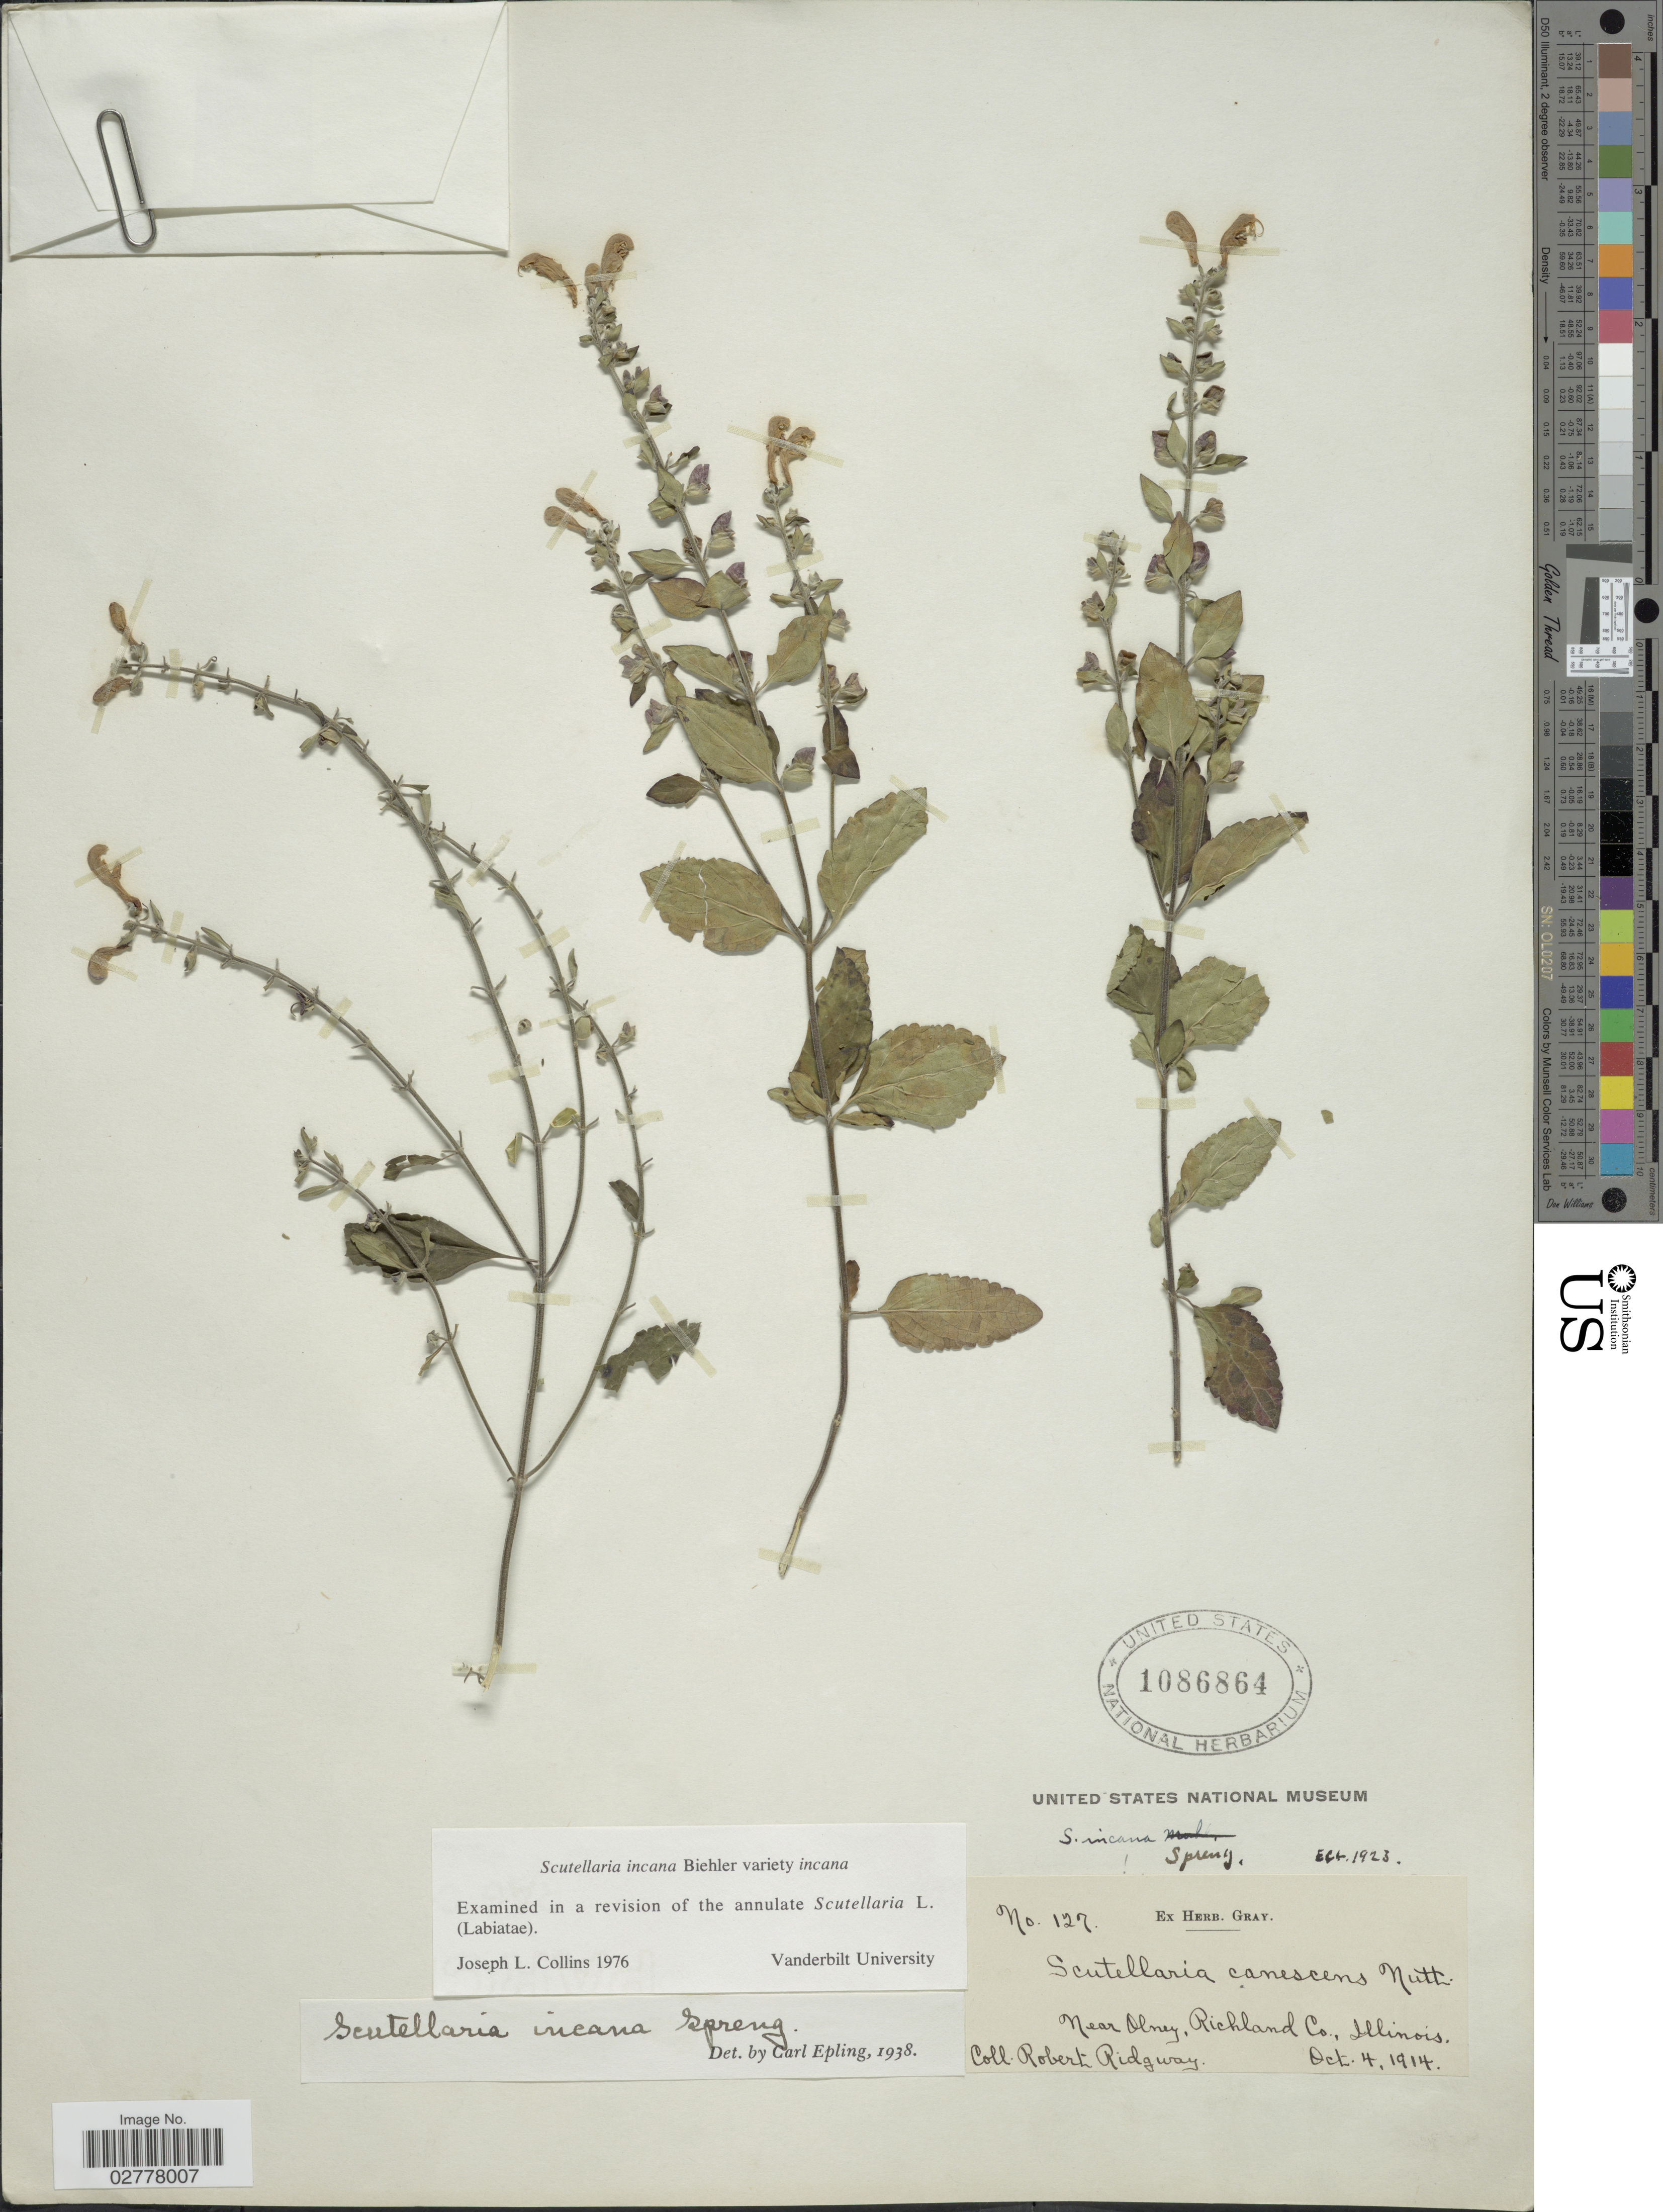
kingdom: Plantae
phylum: Tracheophyta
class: Magnoliopsida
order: Lamiales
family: Lamiaceae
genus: Scutellaria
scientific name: Scutellaria incana var. incana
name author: Biehler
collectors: R. Ridgway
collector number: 127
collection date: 1914-10-04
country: United States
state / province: Illinois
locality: Near Olney, Richland Co.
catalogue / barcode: US 1086864